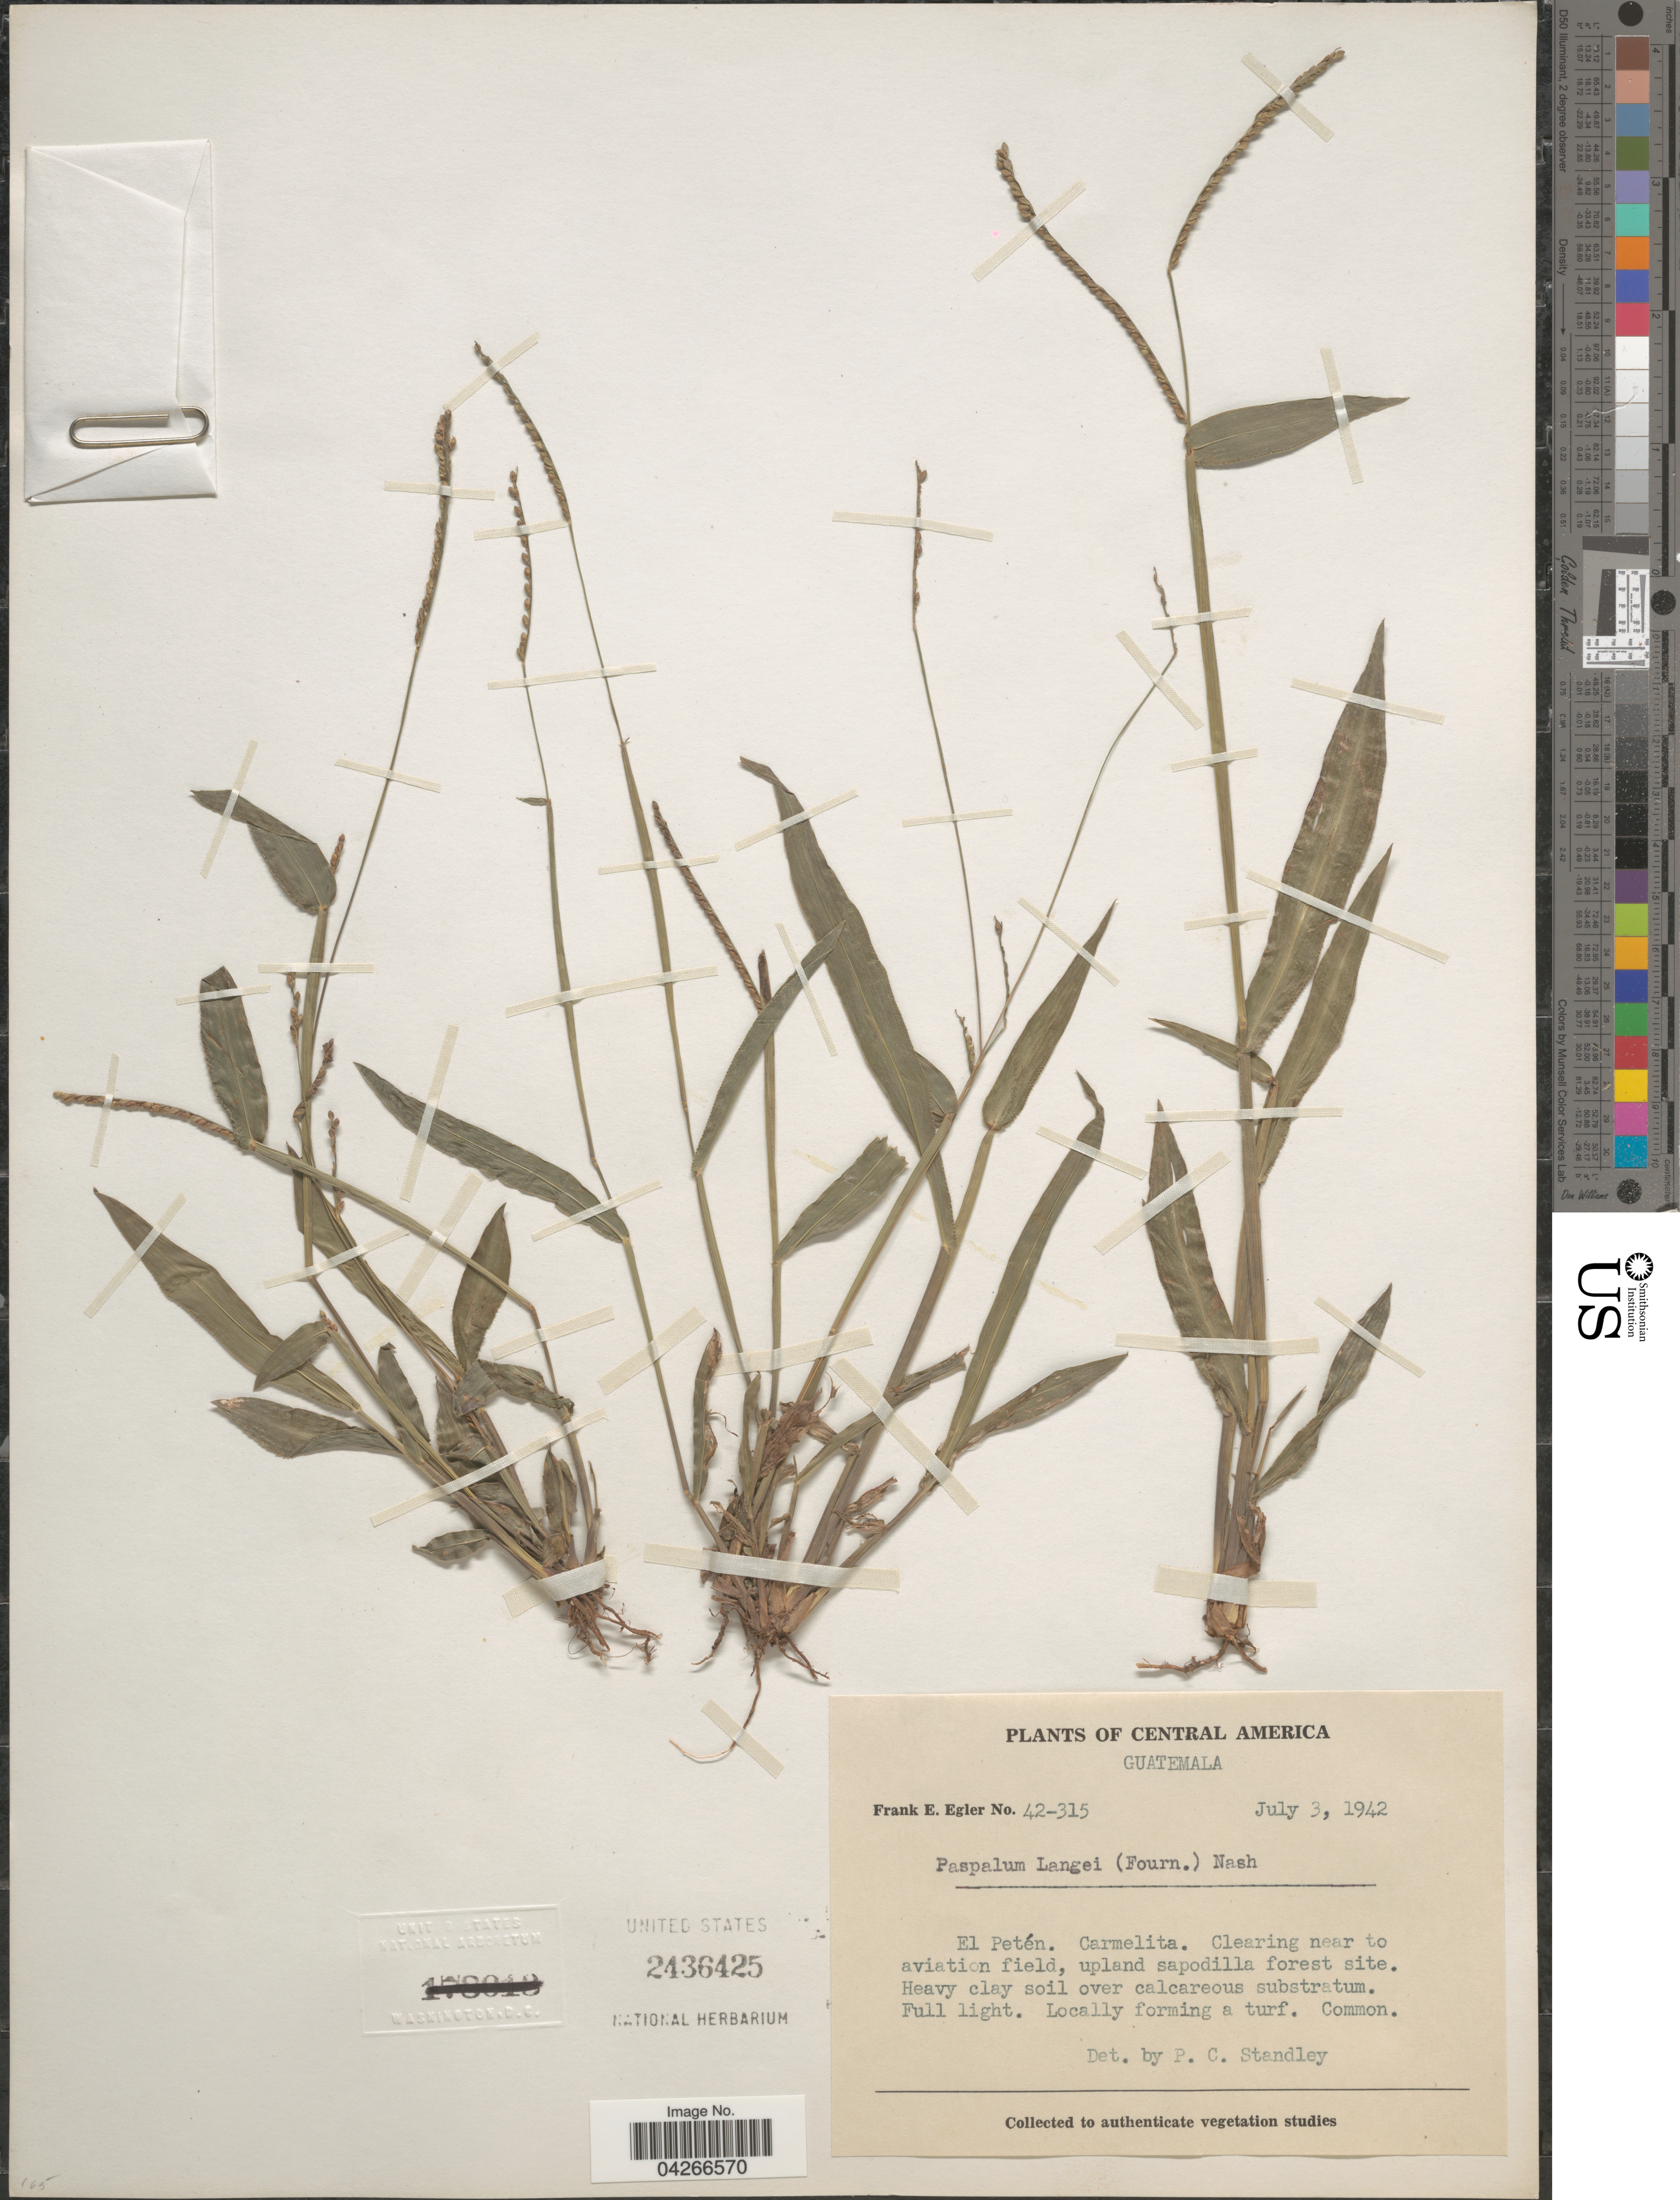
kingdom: Plantae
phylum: Tracheophyta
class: Liliopsida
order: Poales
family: Poaceae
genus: Paspalum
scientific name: Paspalum langei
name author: (E. Fourn.) Nash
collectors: F. Egler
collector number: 42-315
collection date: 1942-07-03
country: Guatemala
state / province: El Peten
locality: Carmelita. Clearing near the aviation field, upland sapodilla forest site.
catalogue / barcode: US 2436425